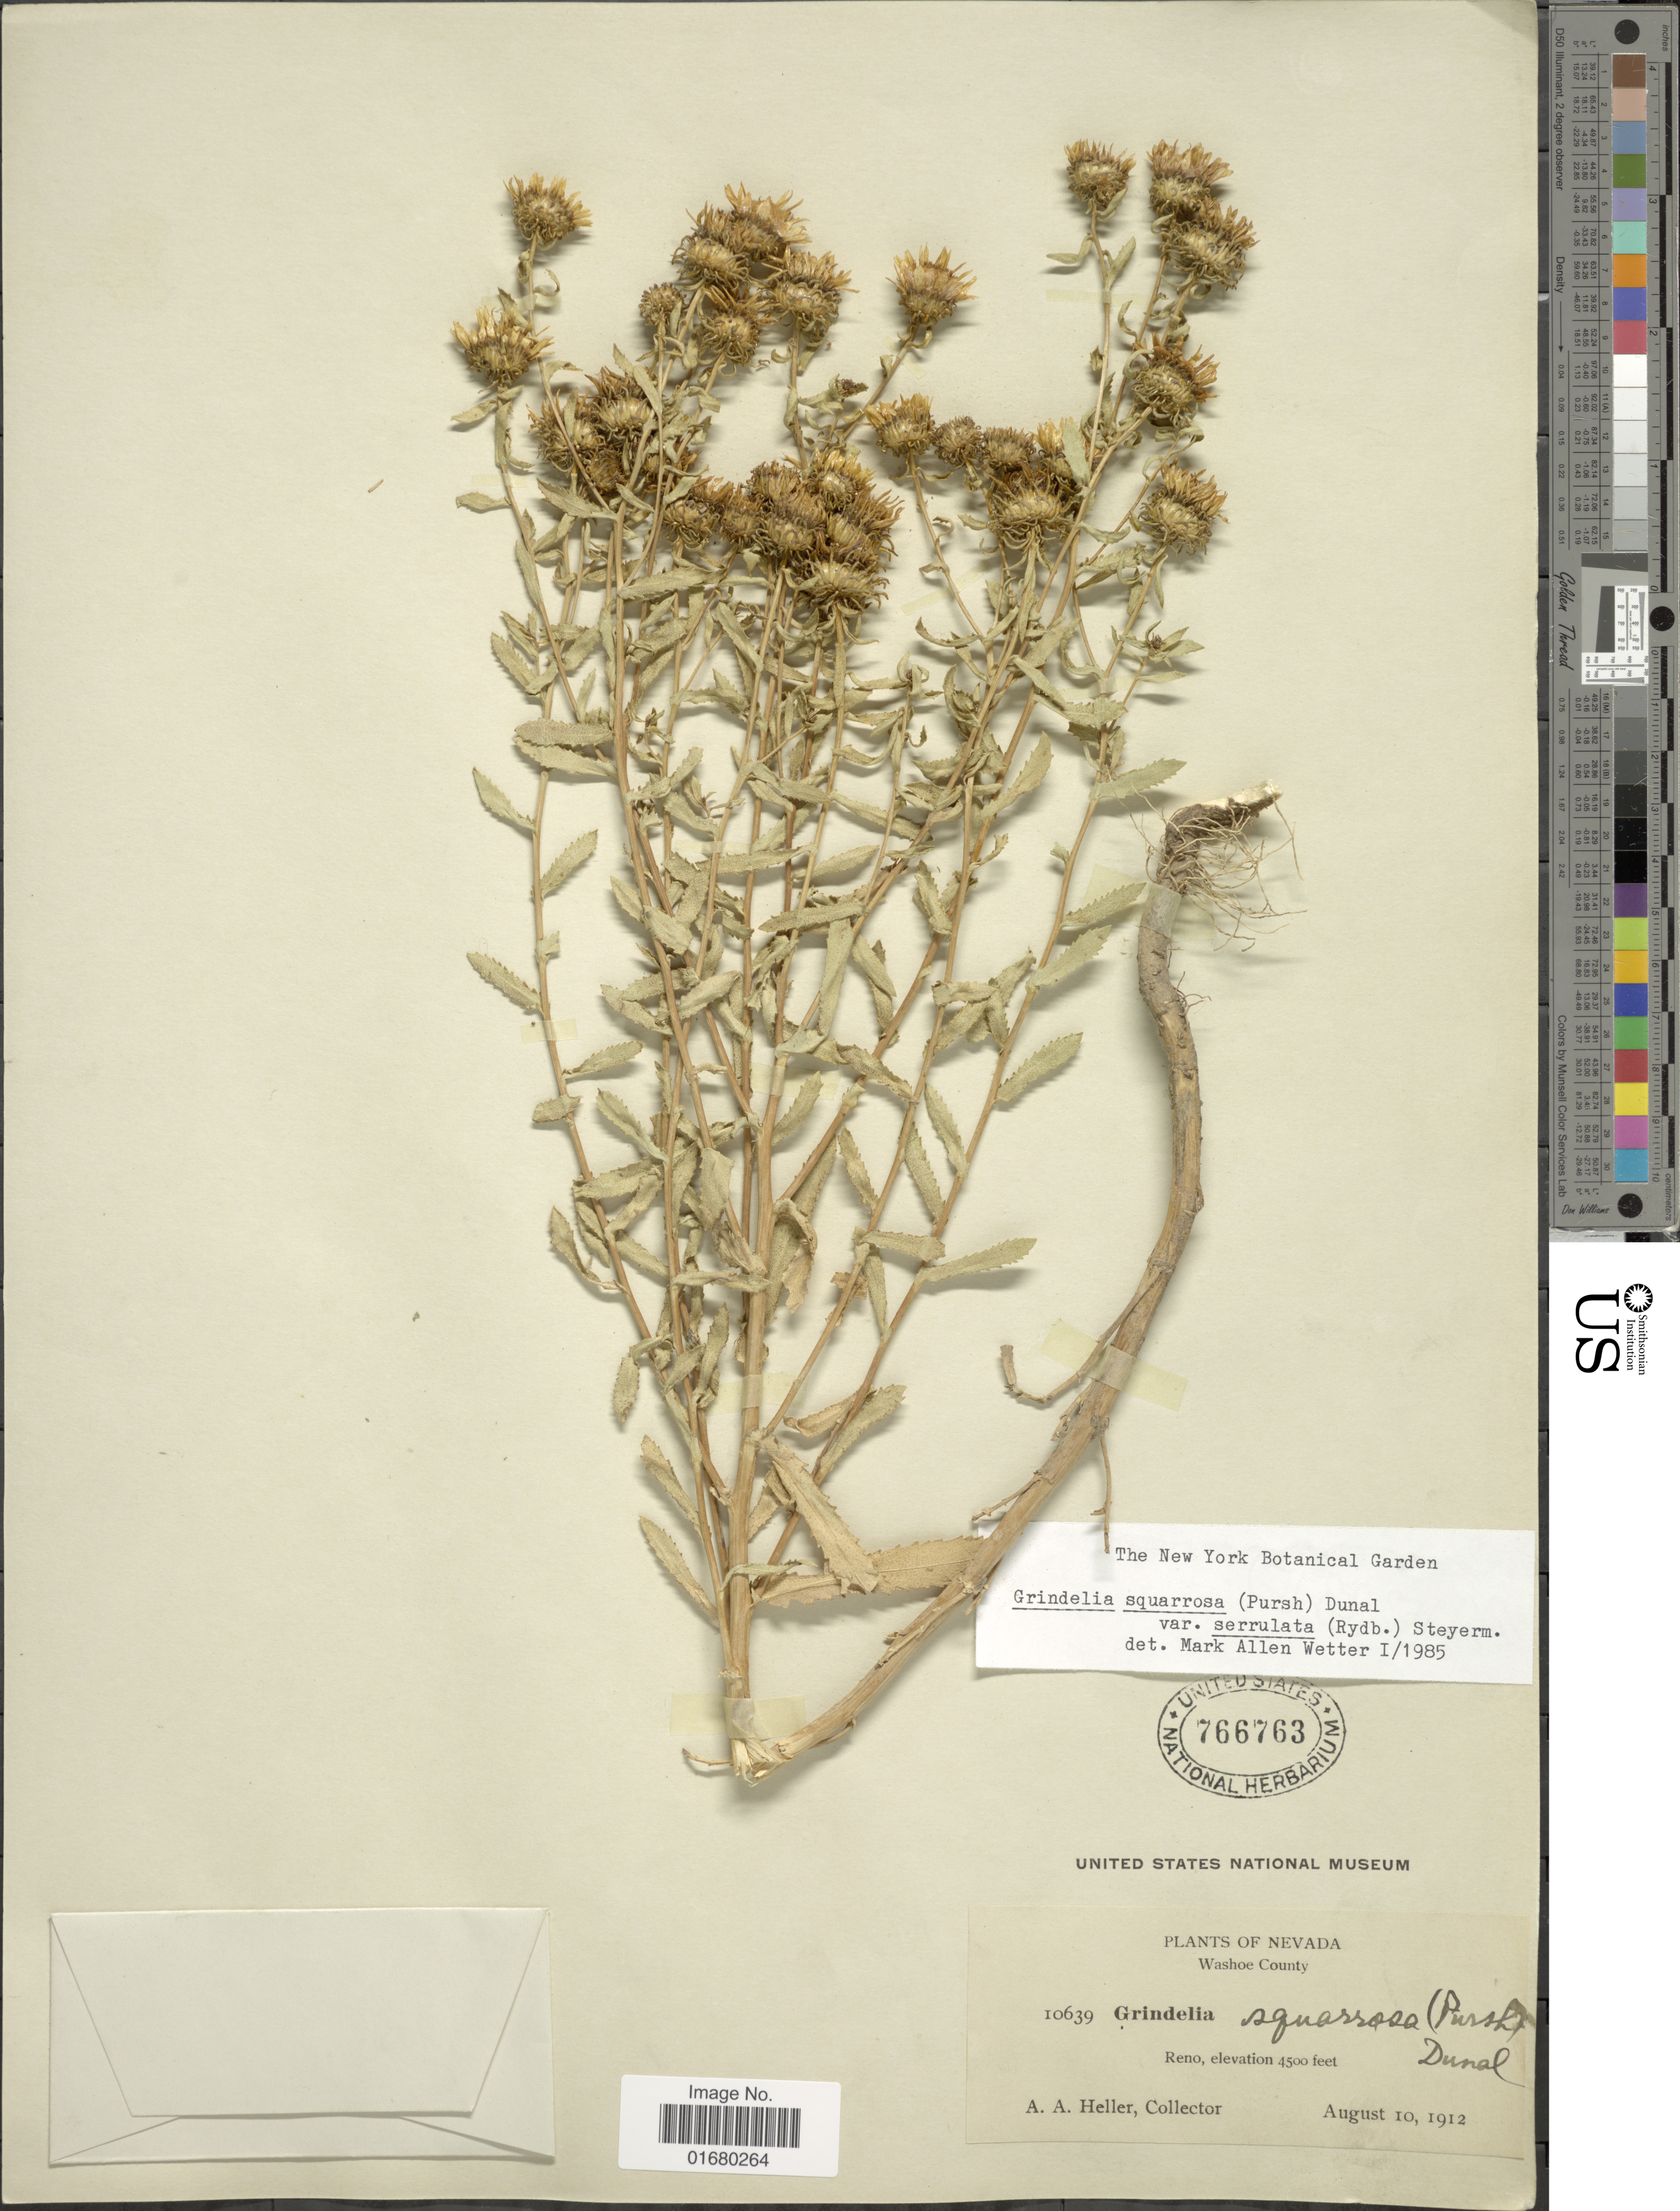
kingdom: Plantae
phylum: Tracheophyta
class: Magnoliopsida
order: Asterales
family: Asteraceae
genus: Grindelia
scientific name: Grindelia squarrosa var. serrulata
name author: (Rydb.) Steyerm.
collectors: A. A. Heller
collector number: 10639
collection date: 1912-08-10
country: United States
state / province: Nevada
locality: Washoe County, Reno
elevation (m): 1372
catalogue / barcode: US 766763